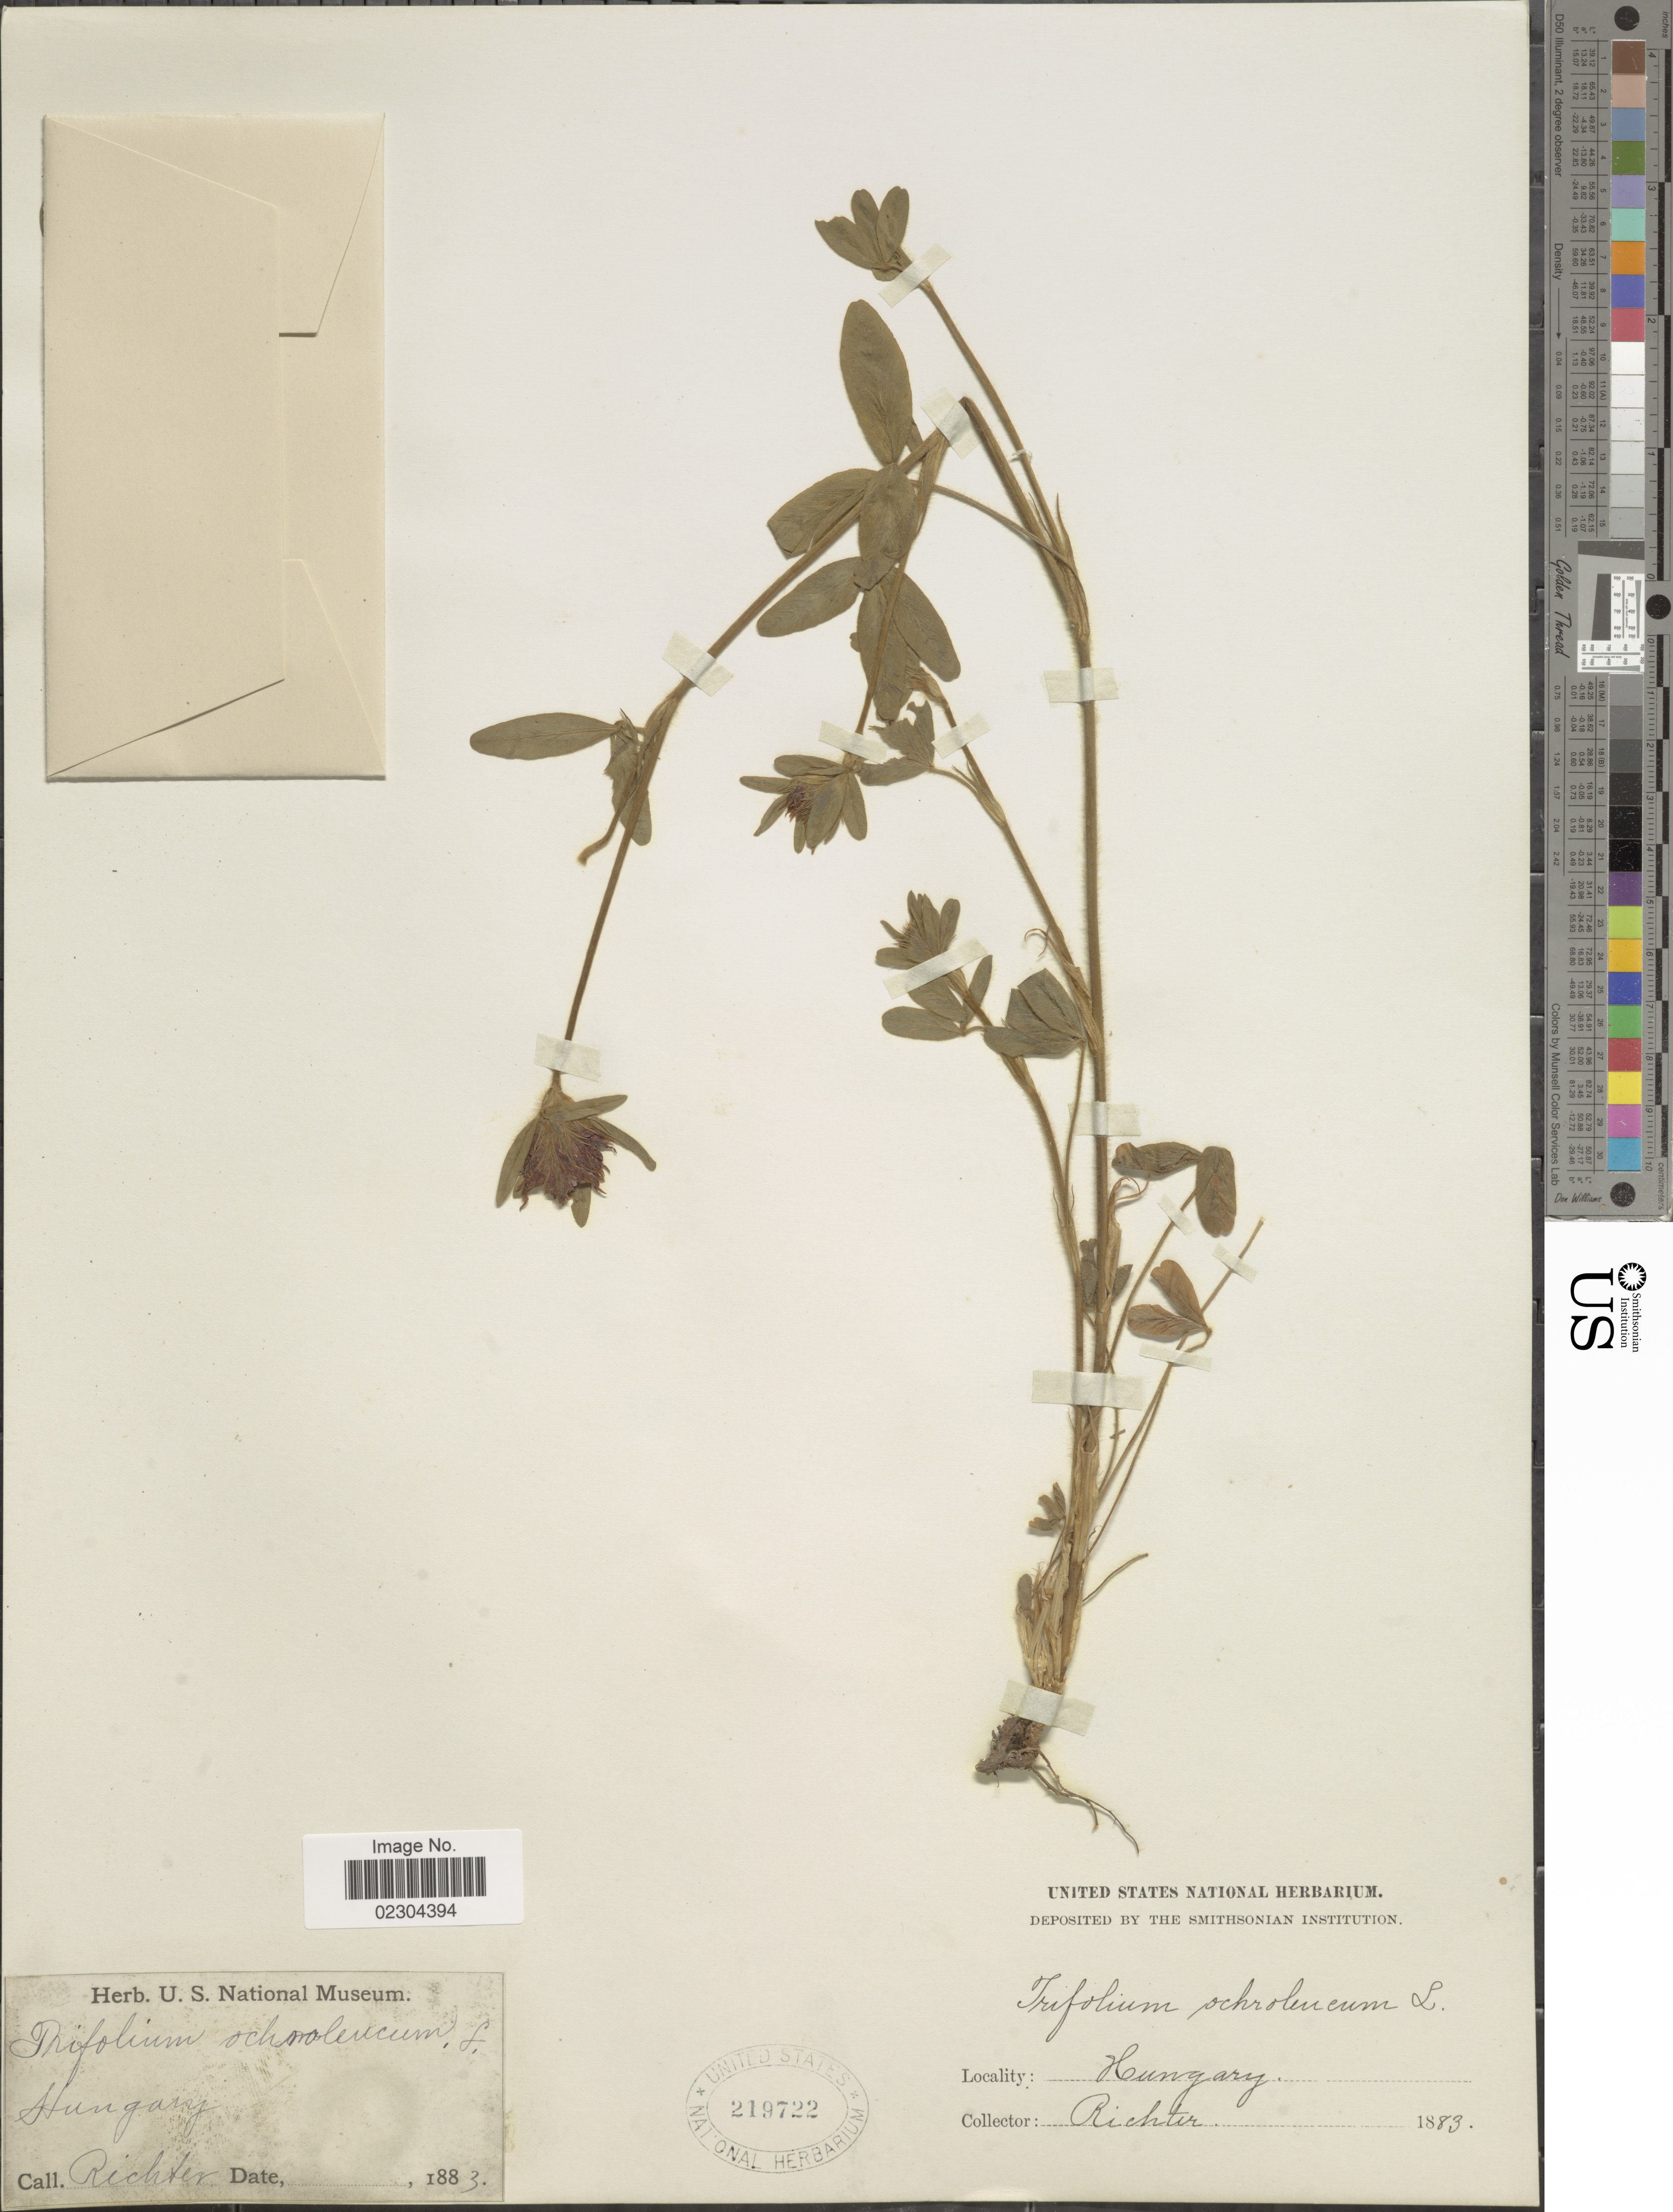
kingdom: Plantae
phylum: Tracheophyta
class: Magnoliopsida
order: Fabales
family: Fabaceae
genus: Trifolium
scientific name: Trifolium ochroleucon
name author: Huds.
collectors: -- Richter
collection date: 1883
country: Hungary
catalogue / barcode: US 219722